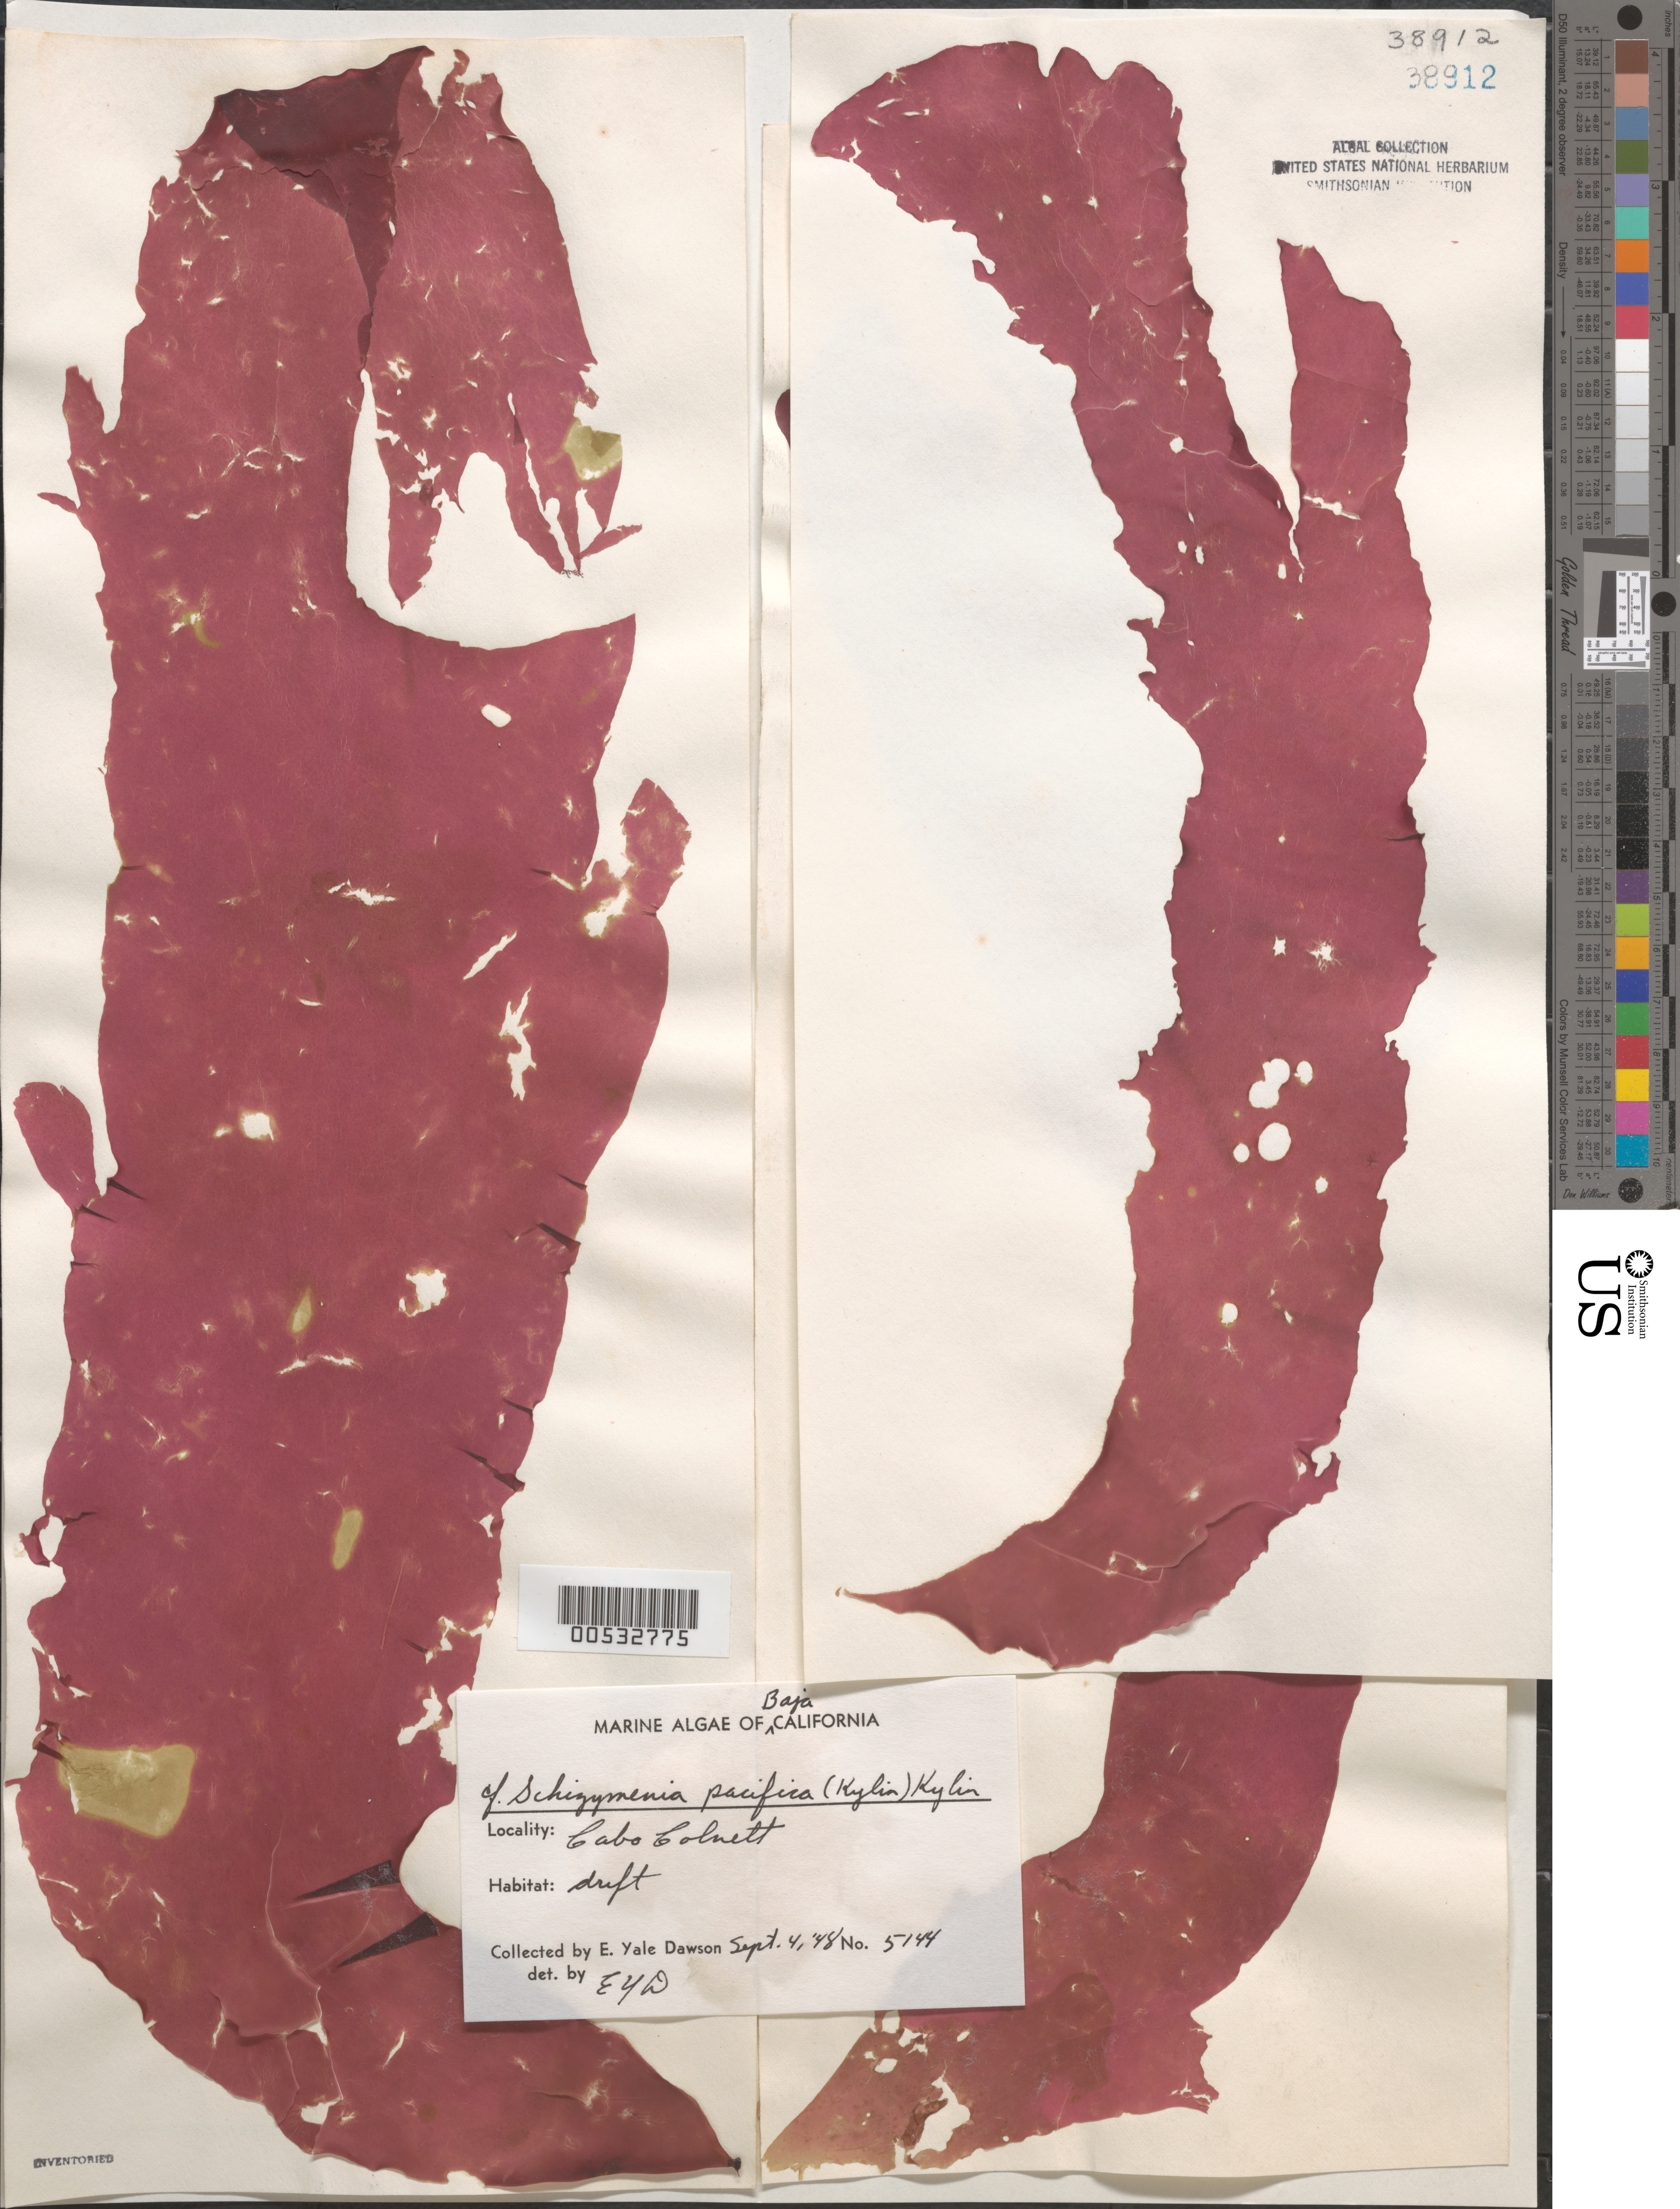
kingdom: Plantae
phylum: Rhodophyta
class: Florideophyceae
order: Nemastomatales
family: Schizymeniaceae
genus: Schizymenia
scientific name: Schizymenia pacifica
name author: (Kylin) Kylin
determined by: Dawson, E. Y.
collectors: E. Y. Dawson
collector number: EYD 5144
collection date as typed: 04 Sep 1948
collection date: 1948-09-04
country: Mexico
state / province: Baja California Norte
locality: Cabo Colnett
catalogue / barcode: US 38912